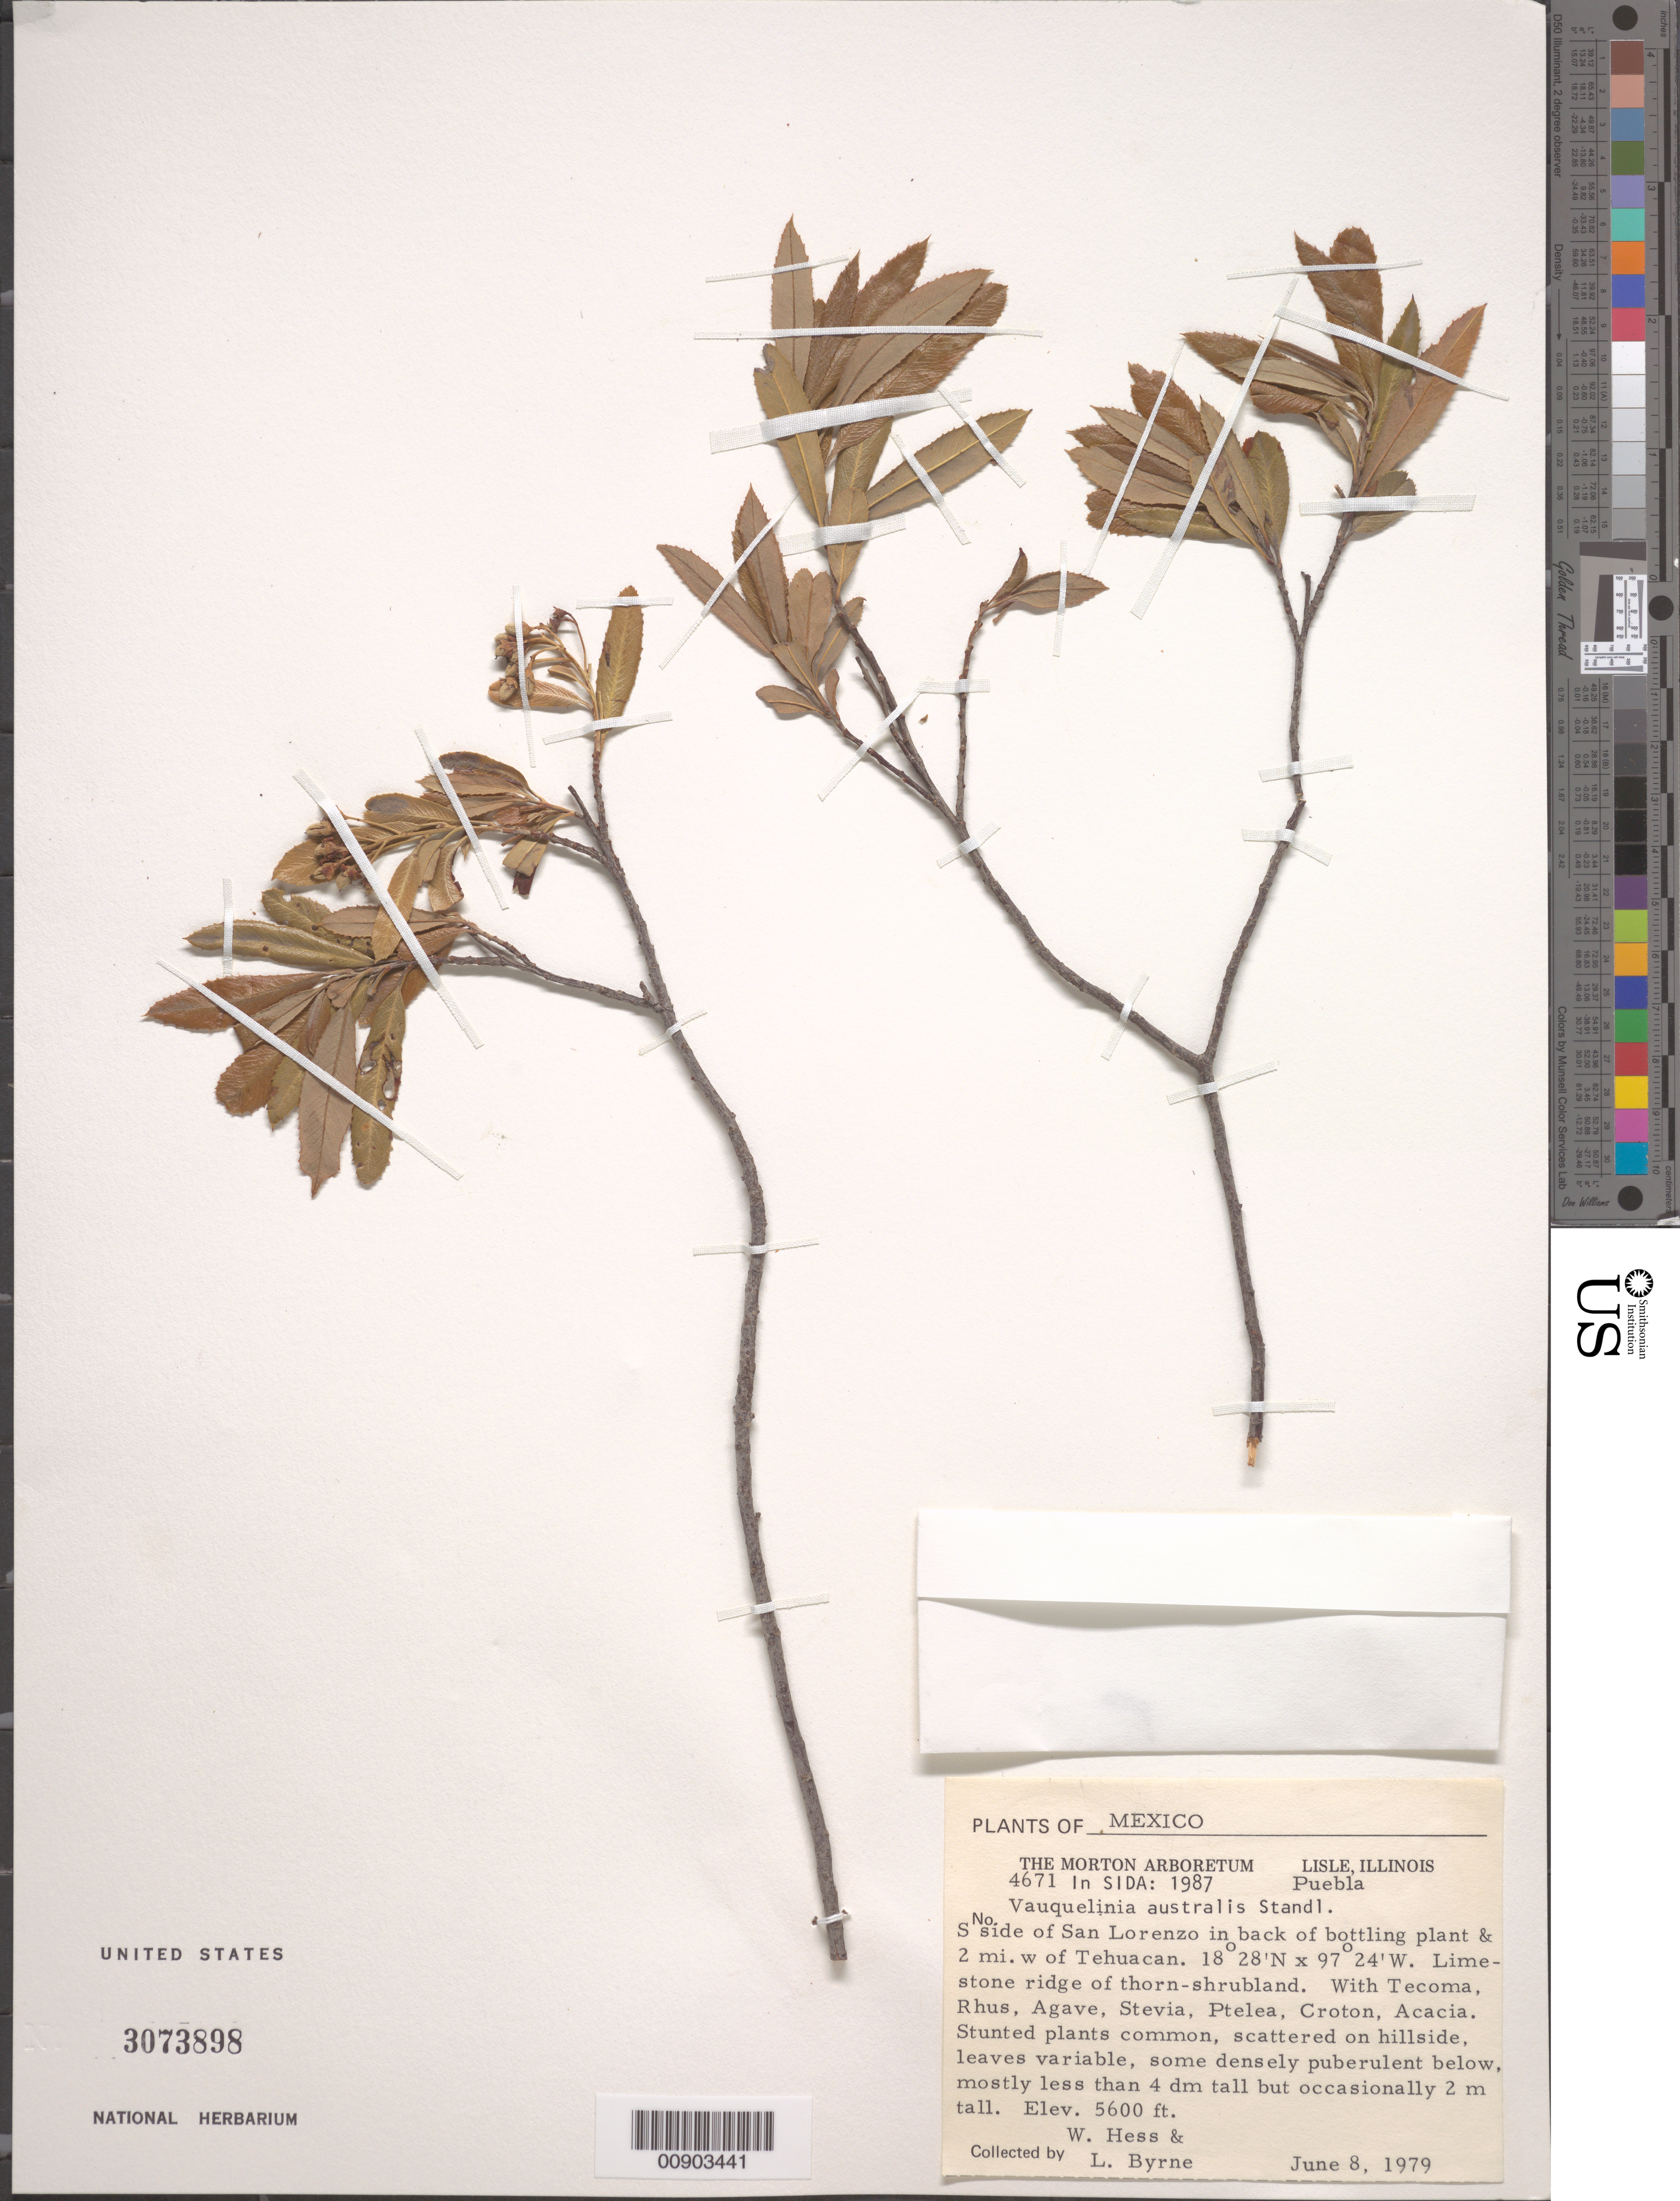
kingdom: Plantae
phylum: Tracheophyta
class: Magnoliopsida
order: Rosales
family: Rosaceae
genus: Vauquelinia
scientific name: Vauquelinia australis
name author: Standl.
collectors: W. Hess & L. Byrne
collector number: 4671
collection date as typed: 08 Jun 1979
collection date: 1979-06-08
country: Mexico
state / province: Puebla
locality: S side of San Lorenzo in back of blottling plant & 2 mi. W of Tehuacan.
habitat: Limestone rirge of thorn-shrubland. With Tecoma, Rhus, Agave, Stevia, Ptelea, Croton, Acacia. Scattered on hillside.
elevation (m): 1707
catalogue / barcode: US 3073898